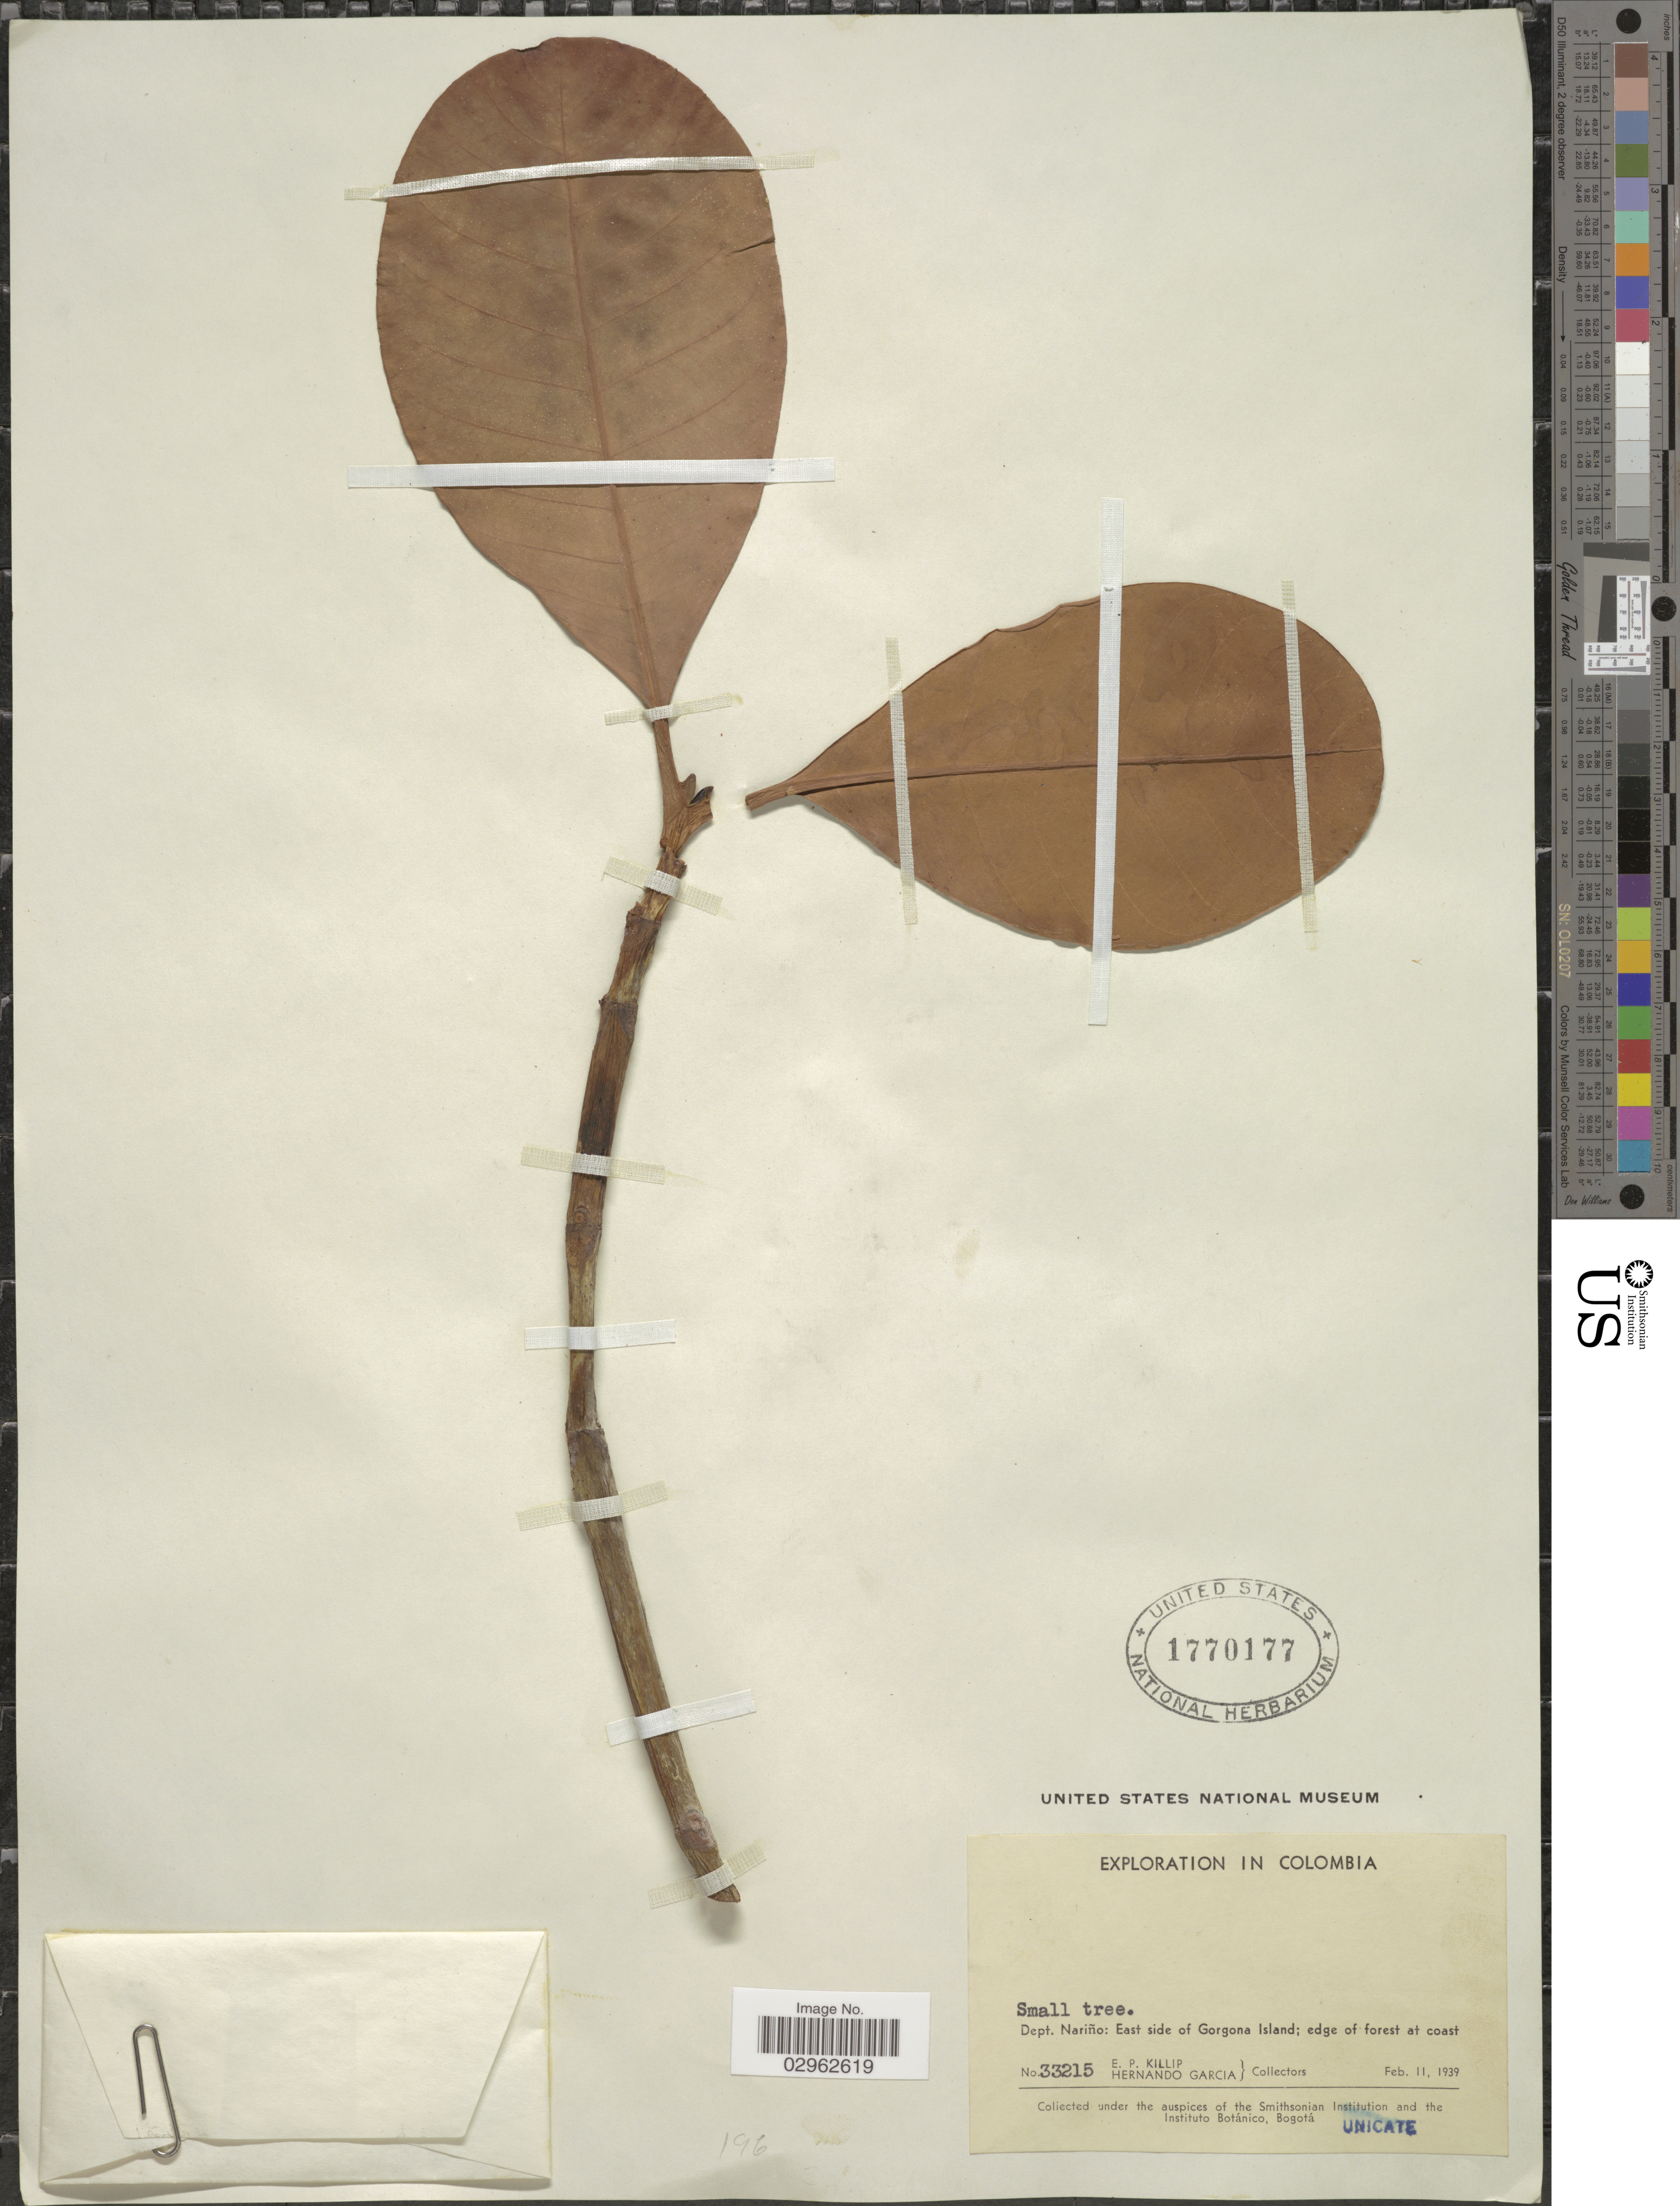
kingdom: Plantae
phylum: Tracheophyta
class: Magnoliopsida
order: Malpighiales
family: Clusiaceae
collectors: E. P. Killip & H. Garcia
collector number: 33215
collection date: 1939-02-11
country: Colombia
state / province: Nariño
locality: Dept. Nariño: East side of Gorgona Island; edge of forest at coast.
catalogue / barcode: US 1770177